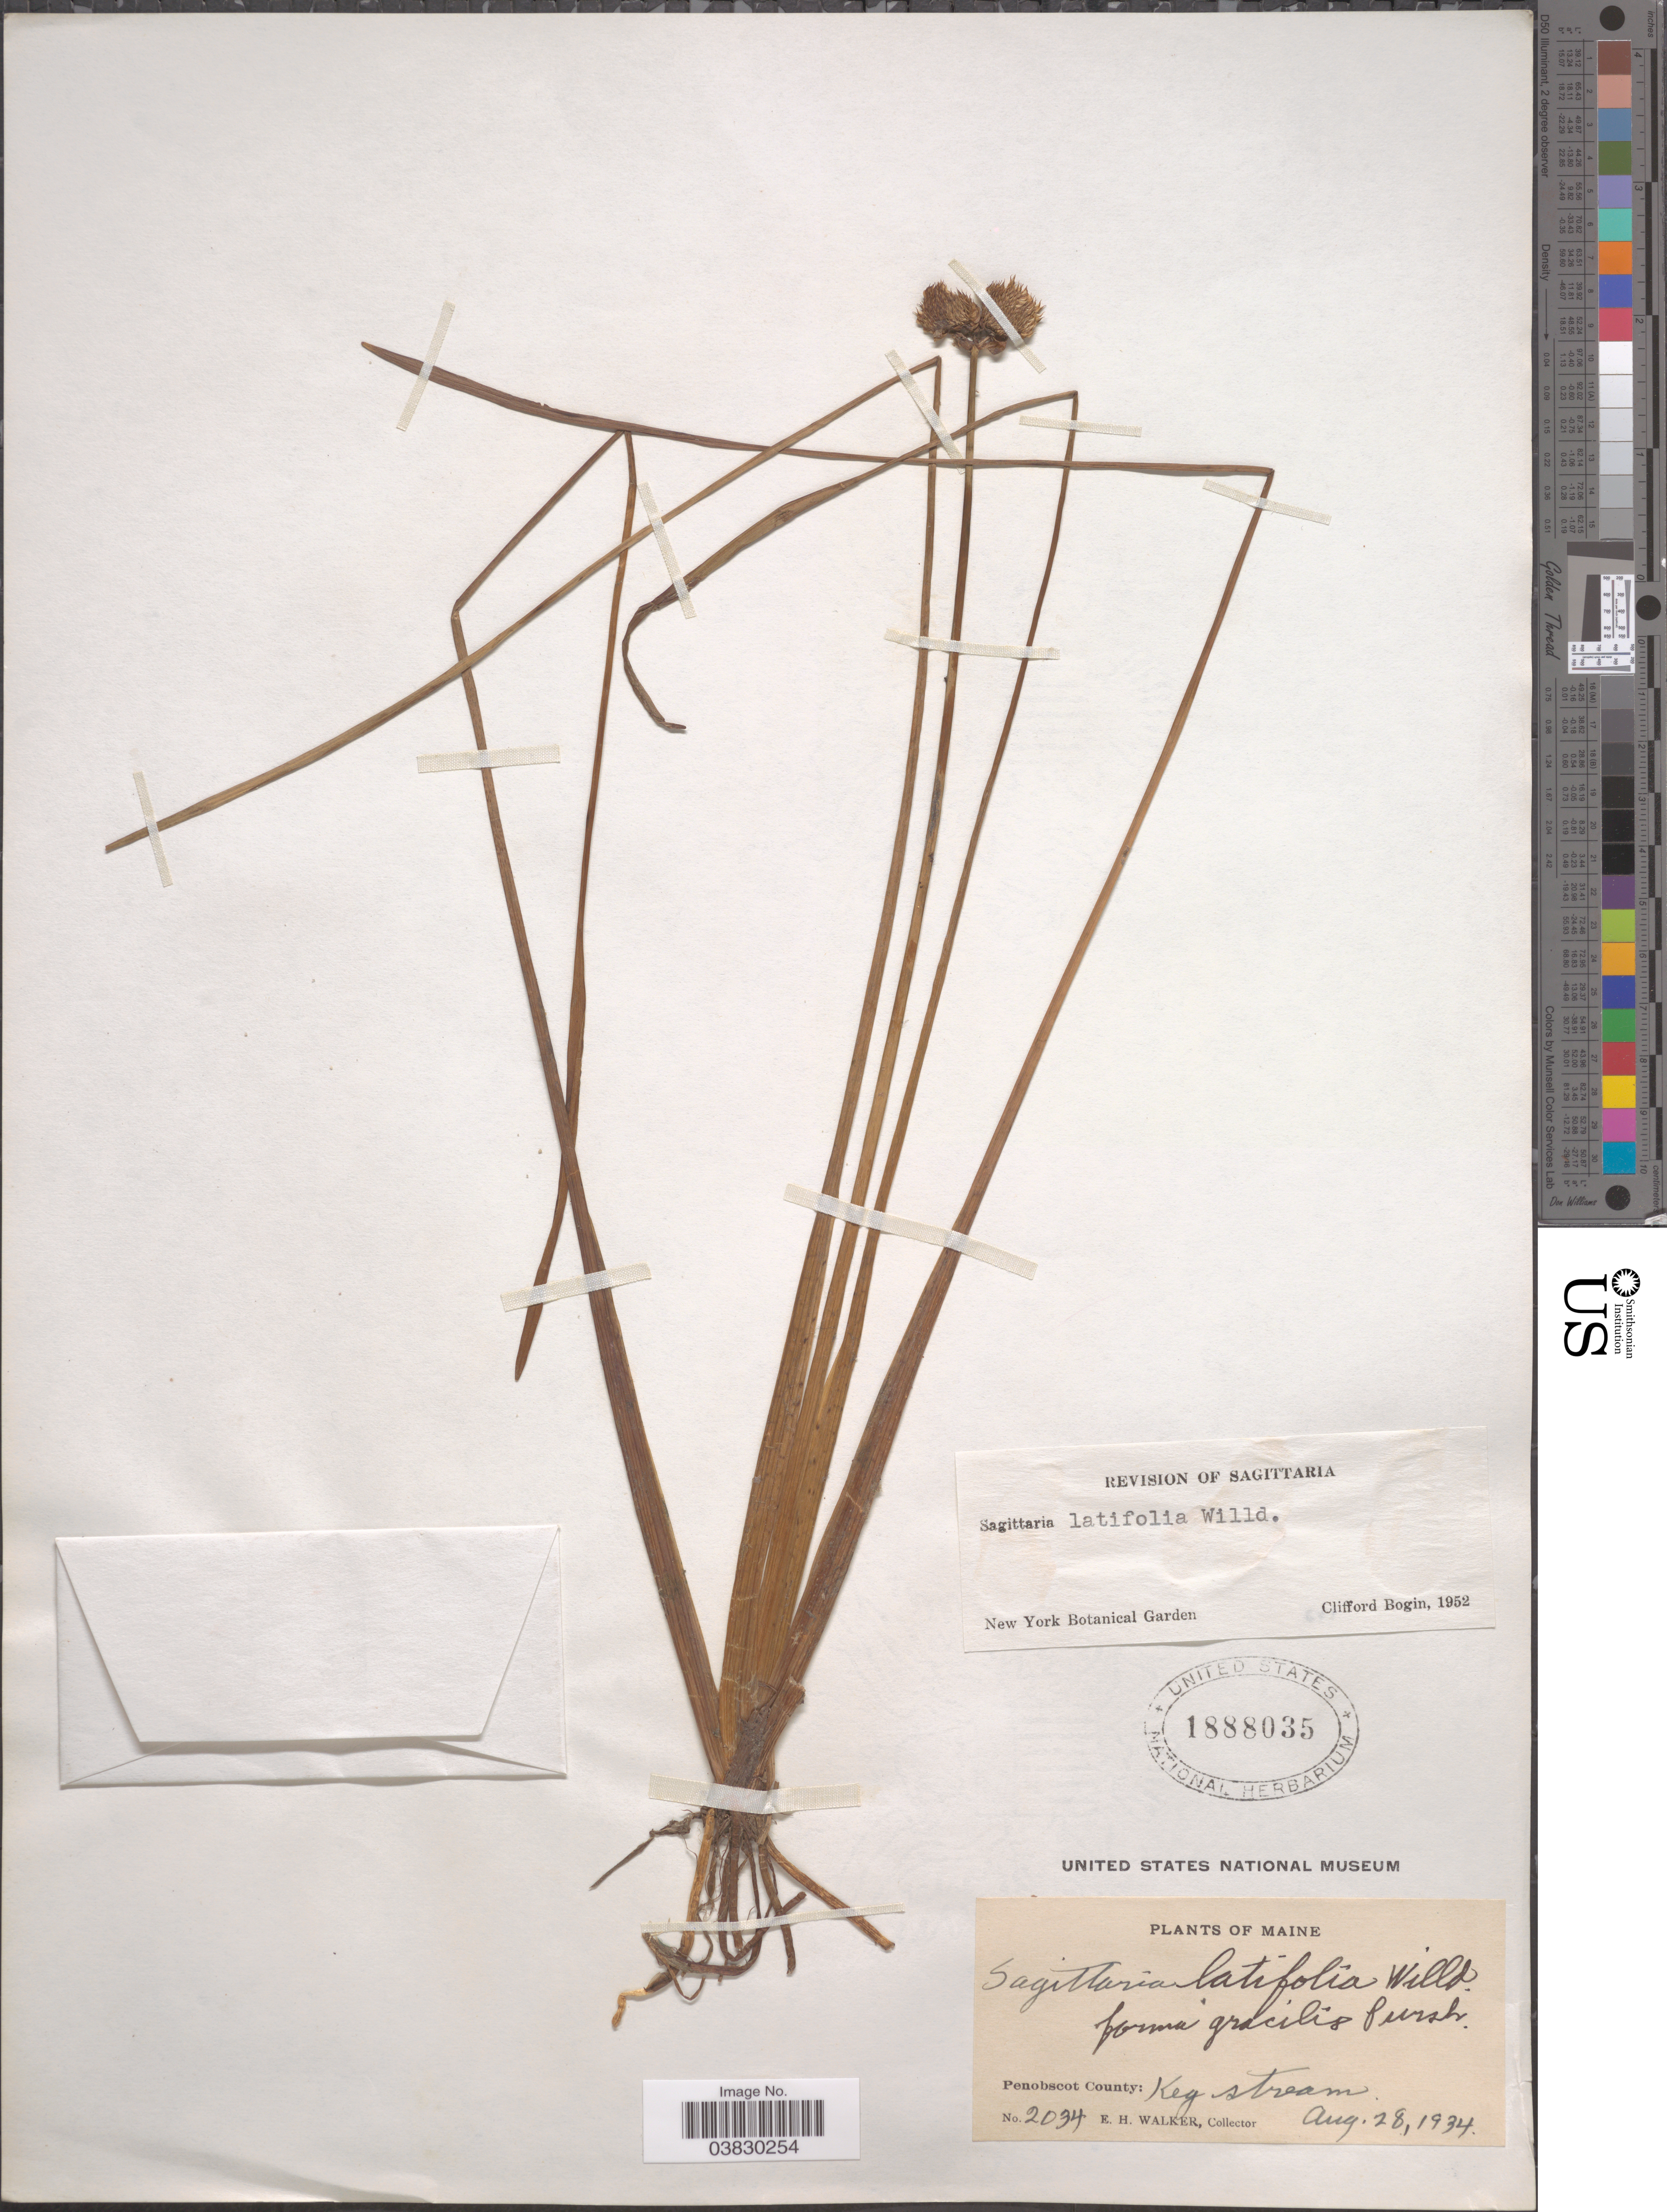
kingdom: Plantae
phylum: Tracheophyta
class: Liliopsida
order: Alismatales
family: Alismataceae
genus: Sagittaria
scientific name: Sagittaria latifolia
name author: Willd.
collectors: E. H. Walker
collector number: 2034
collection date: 1934-08-28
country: United States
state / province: Maine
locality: Penobscot County: Key stream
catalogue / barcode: US 1888035